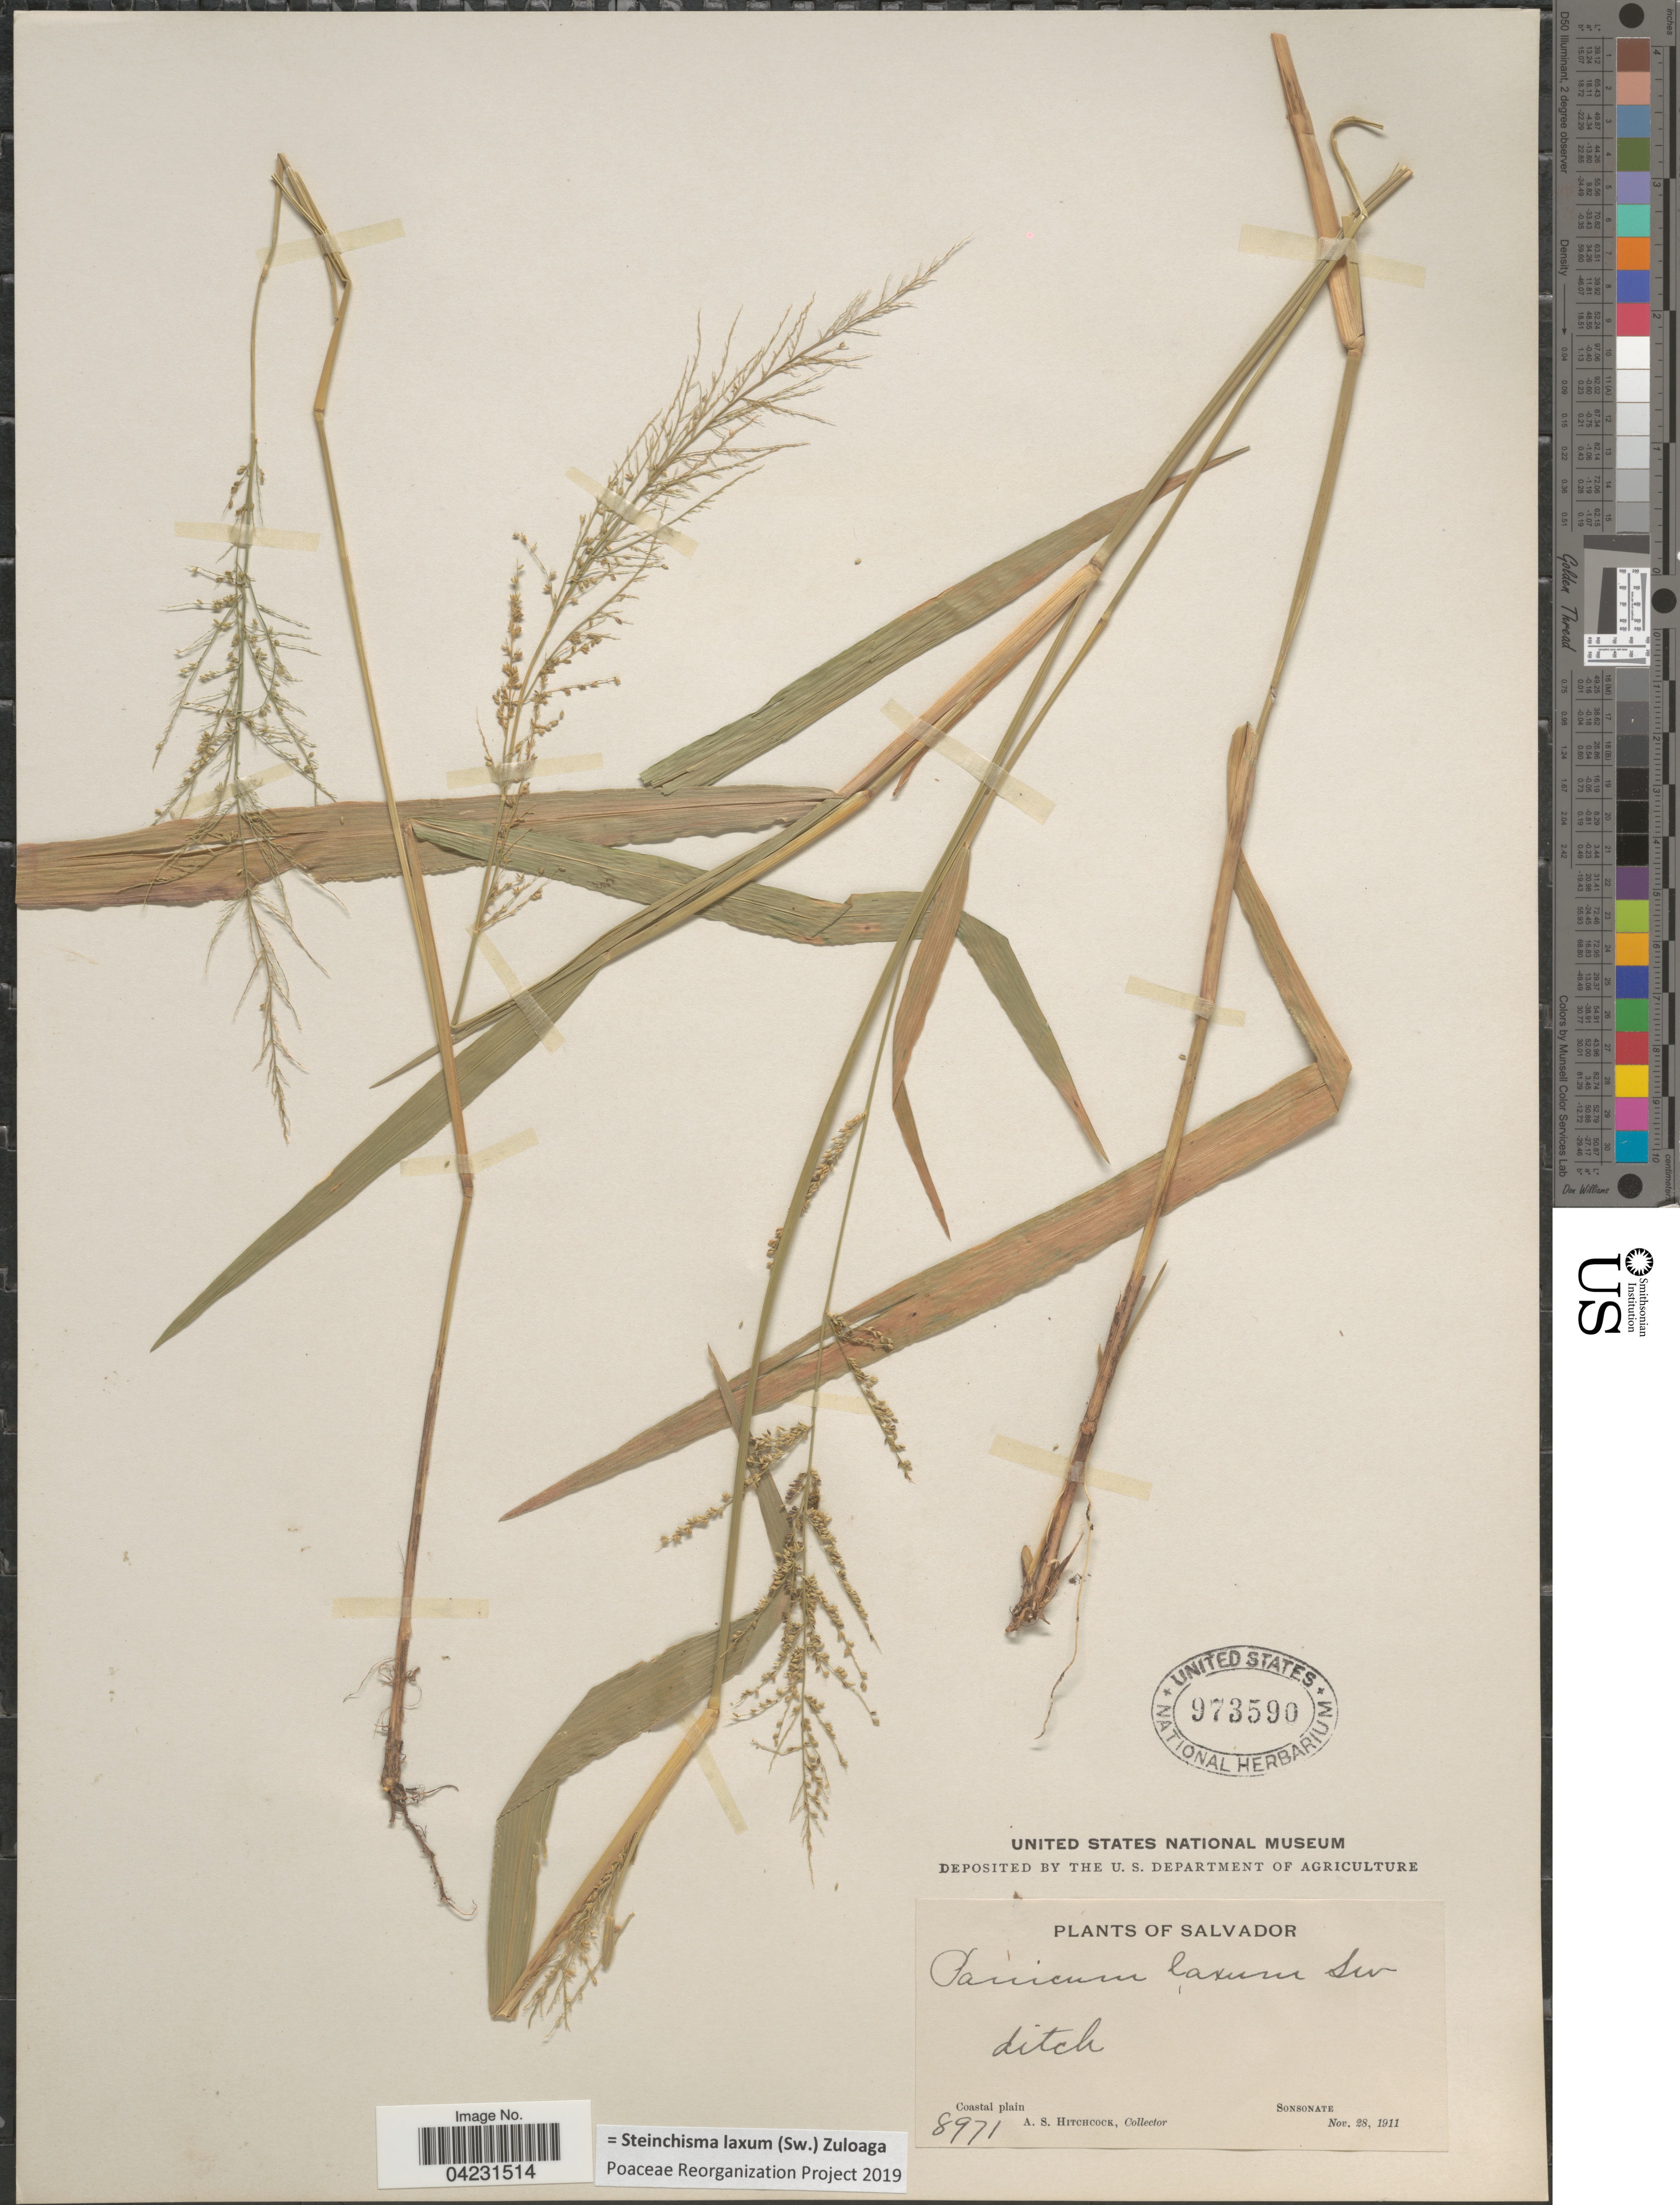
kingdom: Plantae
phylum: Tracheophyta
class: Liliopsida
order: Poales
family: Poaceae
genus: Steinchisma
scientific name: Steinchisma laxum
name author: (Sw.) Zuloaga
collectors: A. S. Hitchcock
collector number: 8971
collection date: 1911-11-28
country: El Salvador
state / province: Sonsonate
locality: Coastal plain.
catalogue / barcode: US 973590